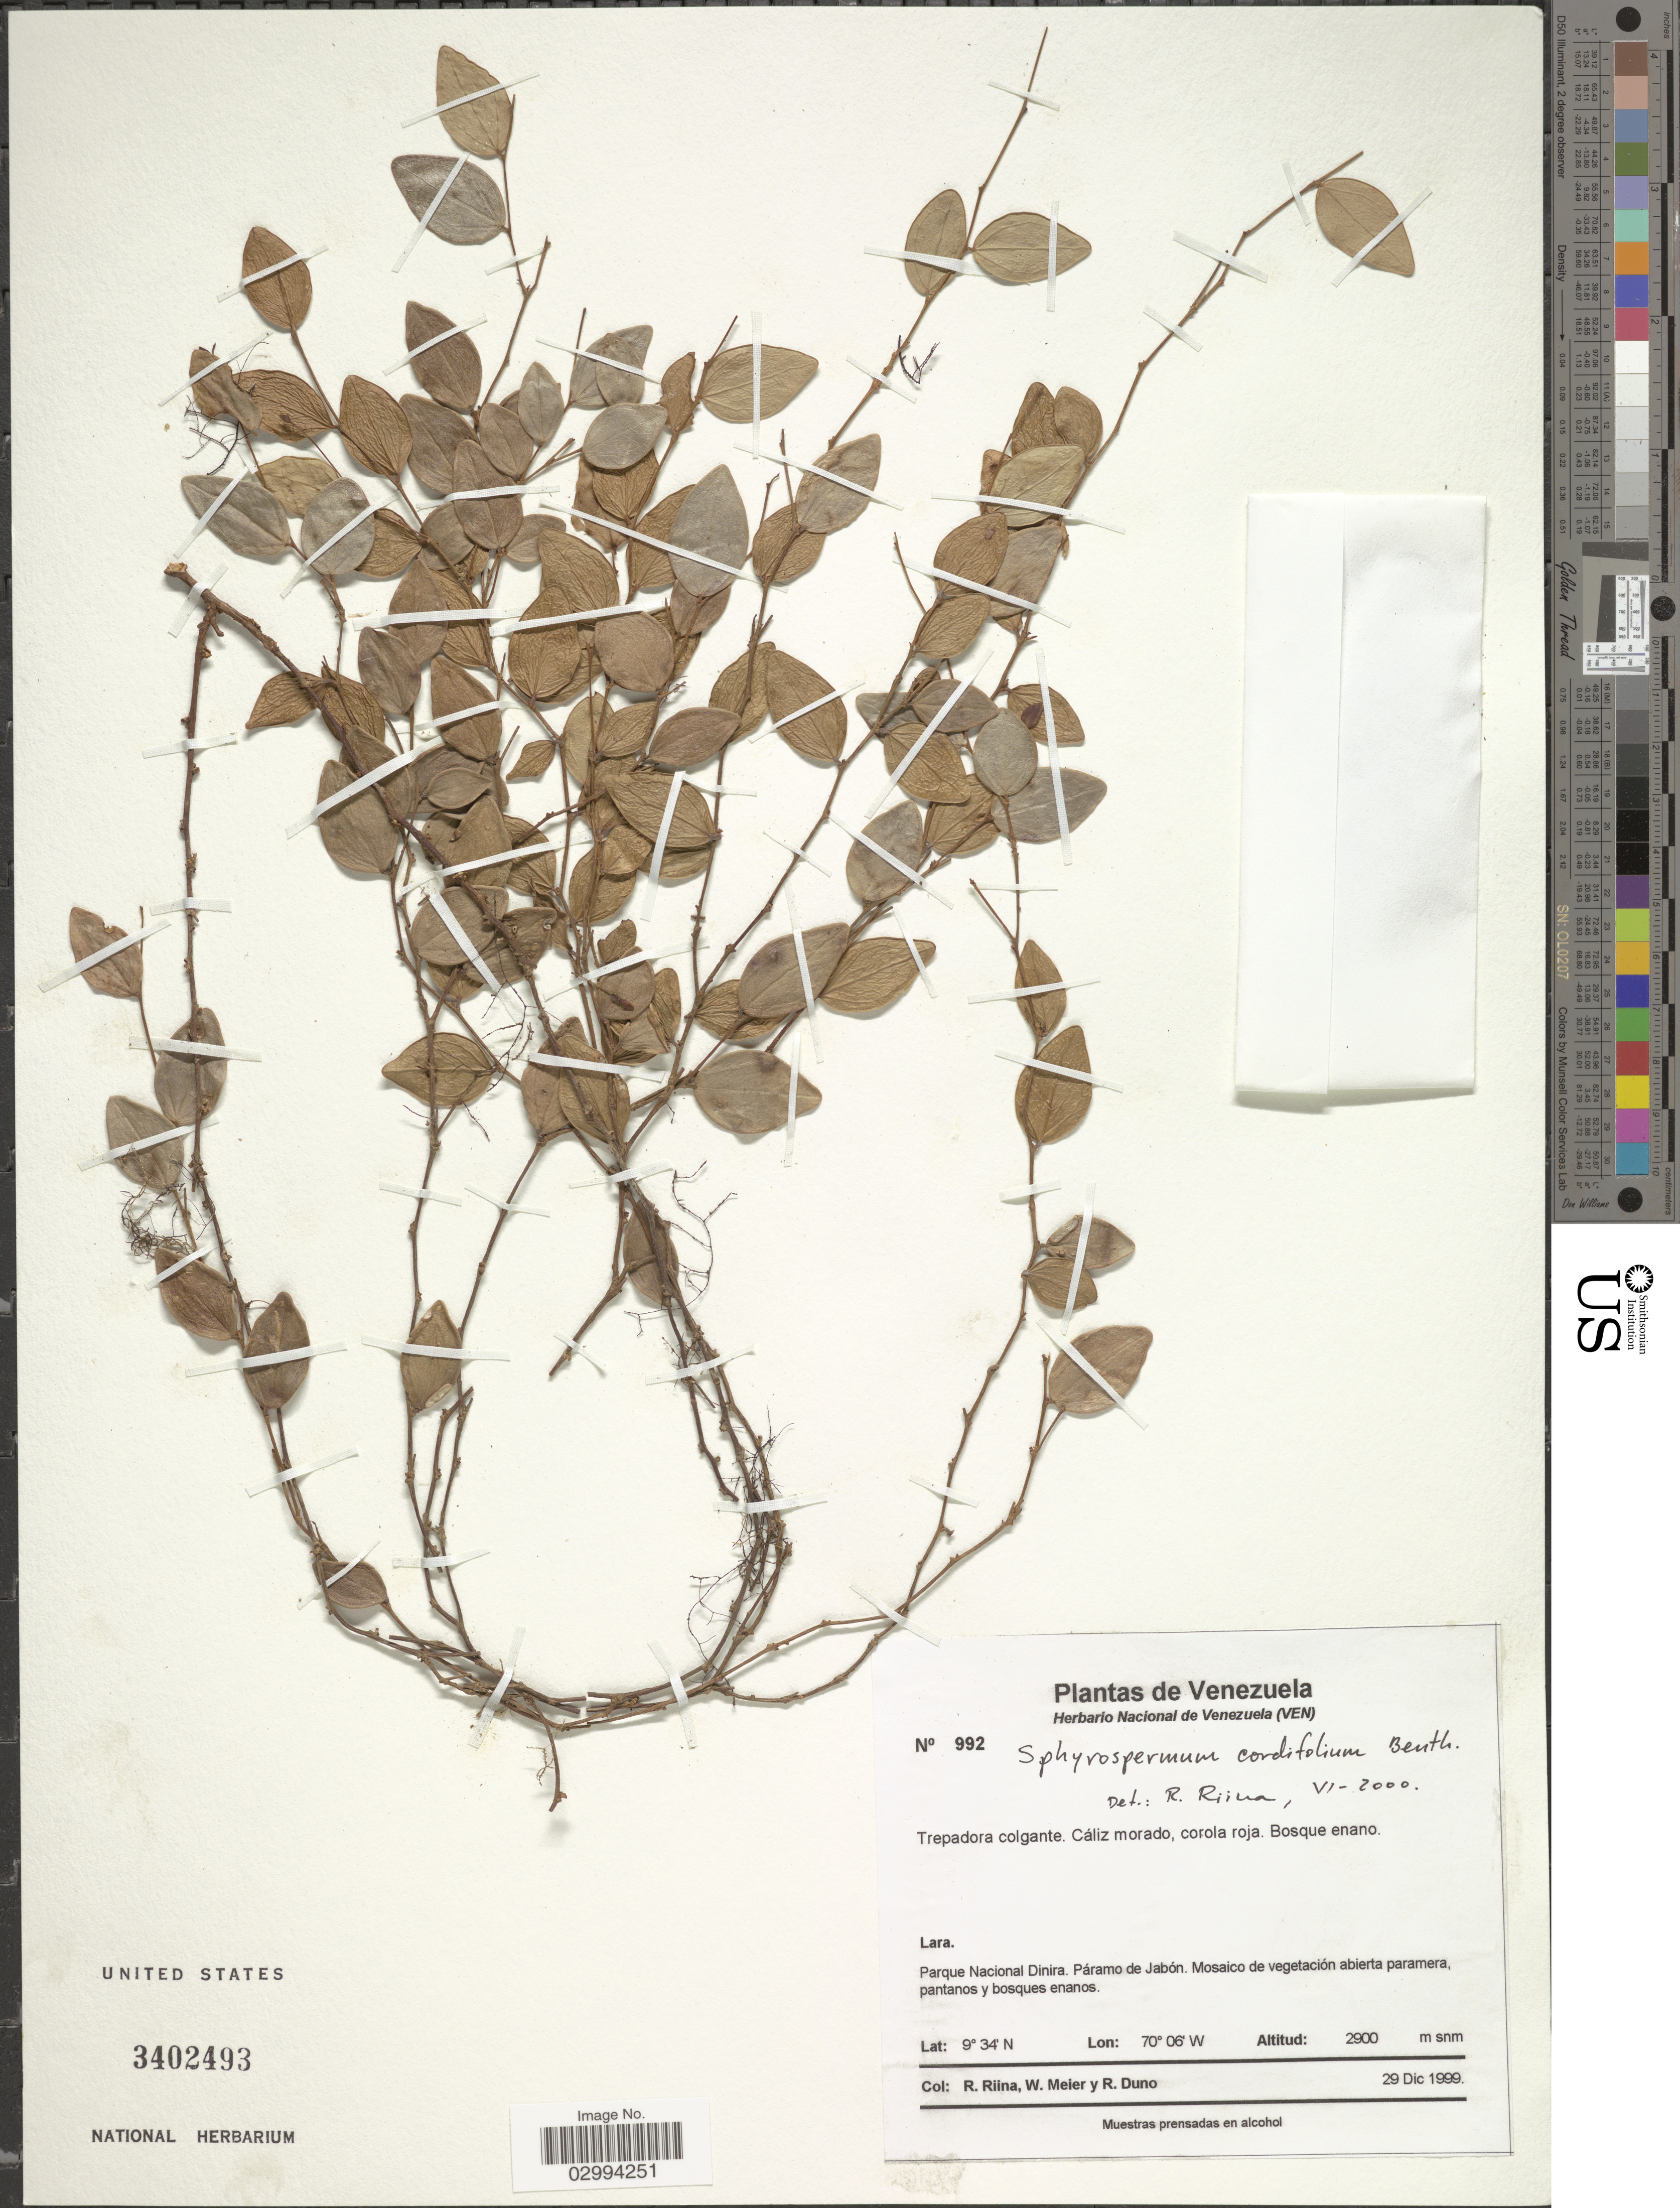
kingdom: Plantae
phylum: Tracheophyta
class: Magnoliopsida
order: Ericales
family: Ericaceae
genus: Sphyrospermum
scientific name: Sphyrospermum cordifolium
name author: Benth.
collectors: R. Riina, W. Meier & R. Duno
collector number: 992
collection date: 1999-12-29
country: Venezuela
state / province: Lara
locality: Parque Nacional Dinira. Páramo de Jabón.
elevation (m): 2900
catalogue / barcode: US 3402493